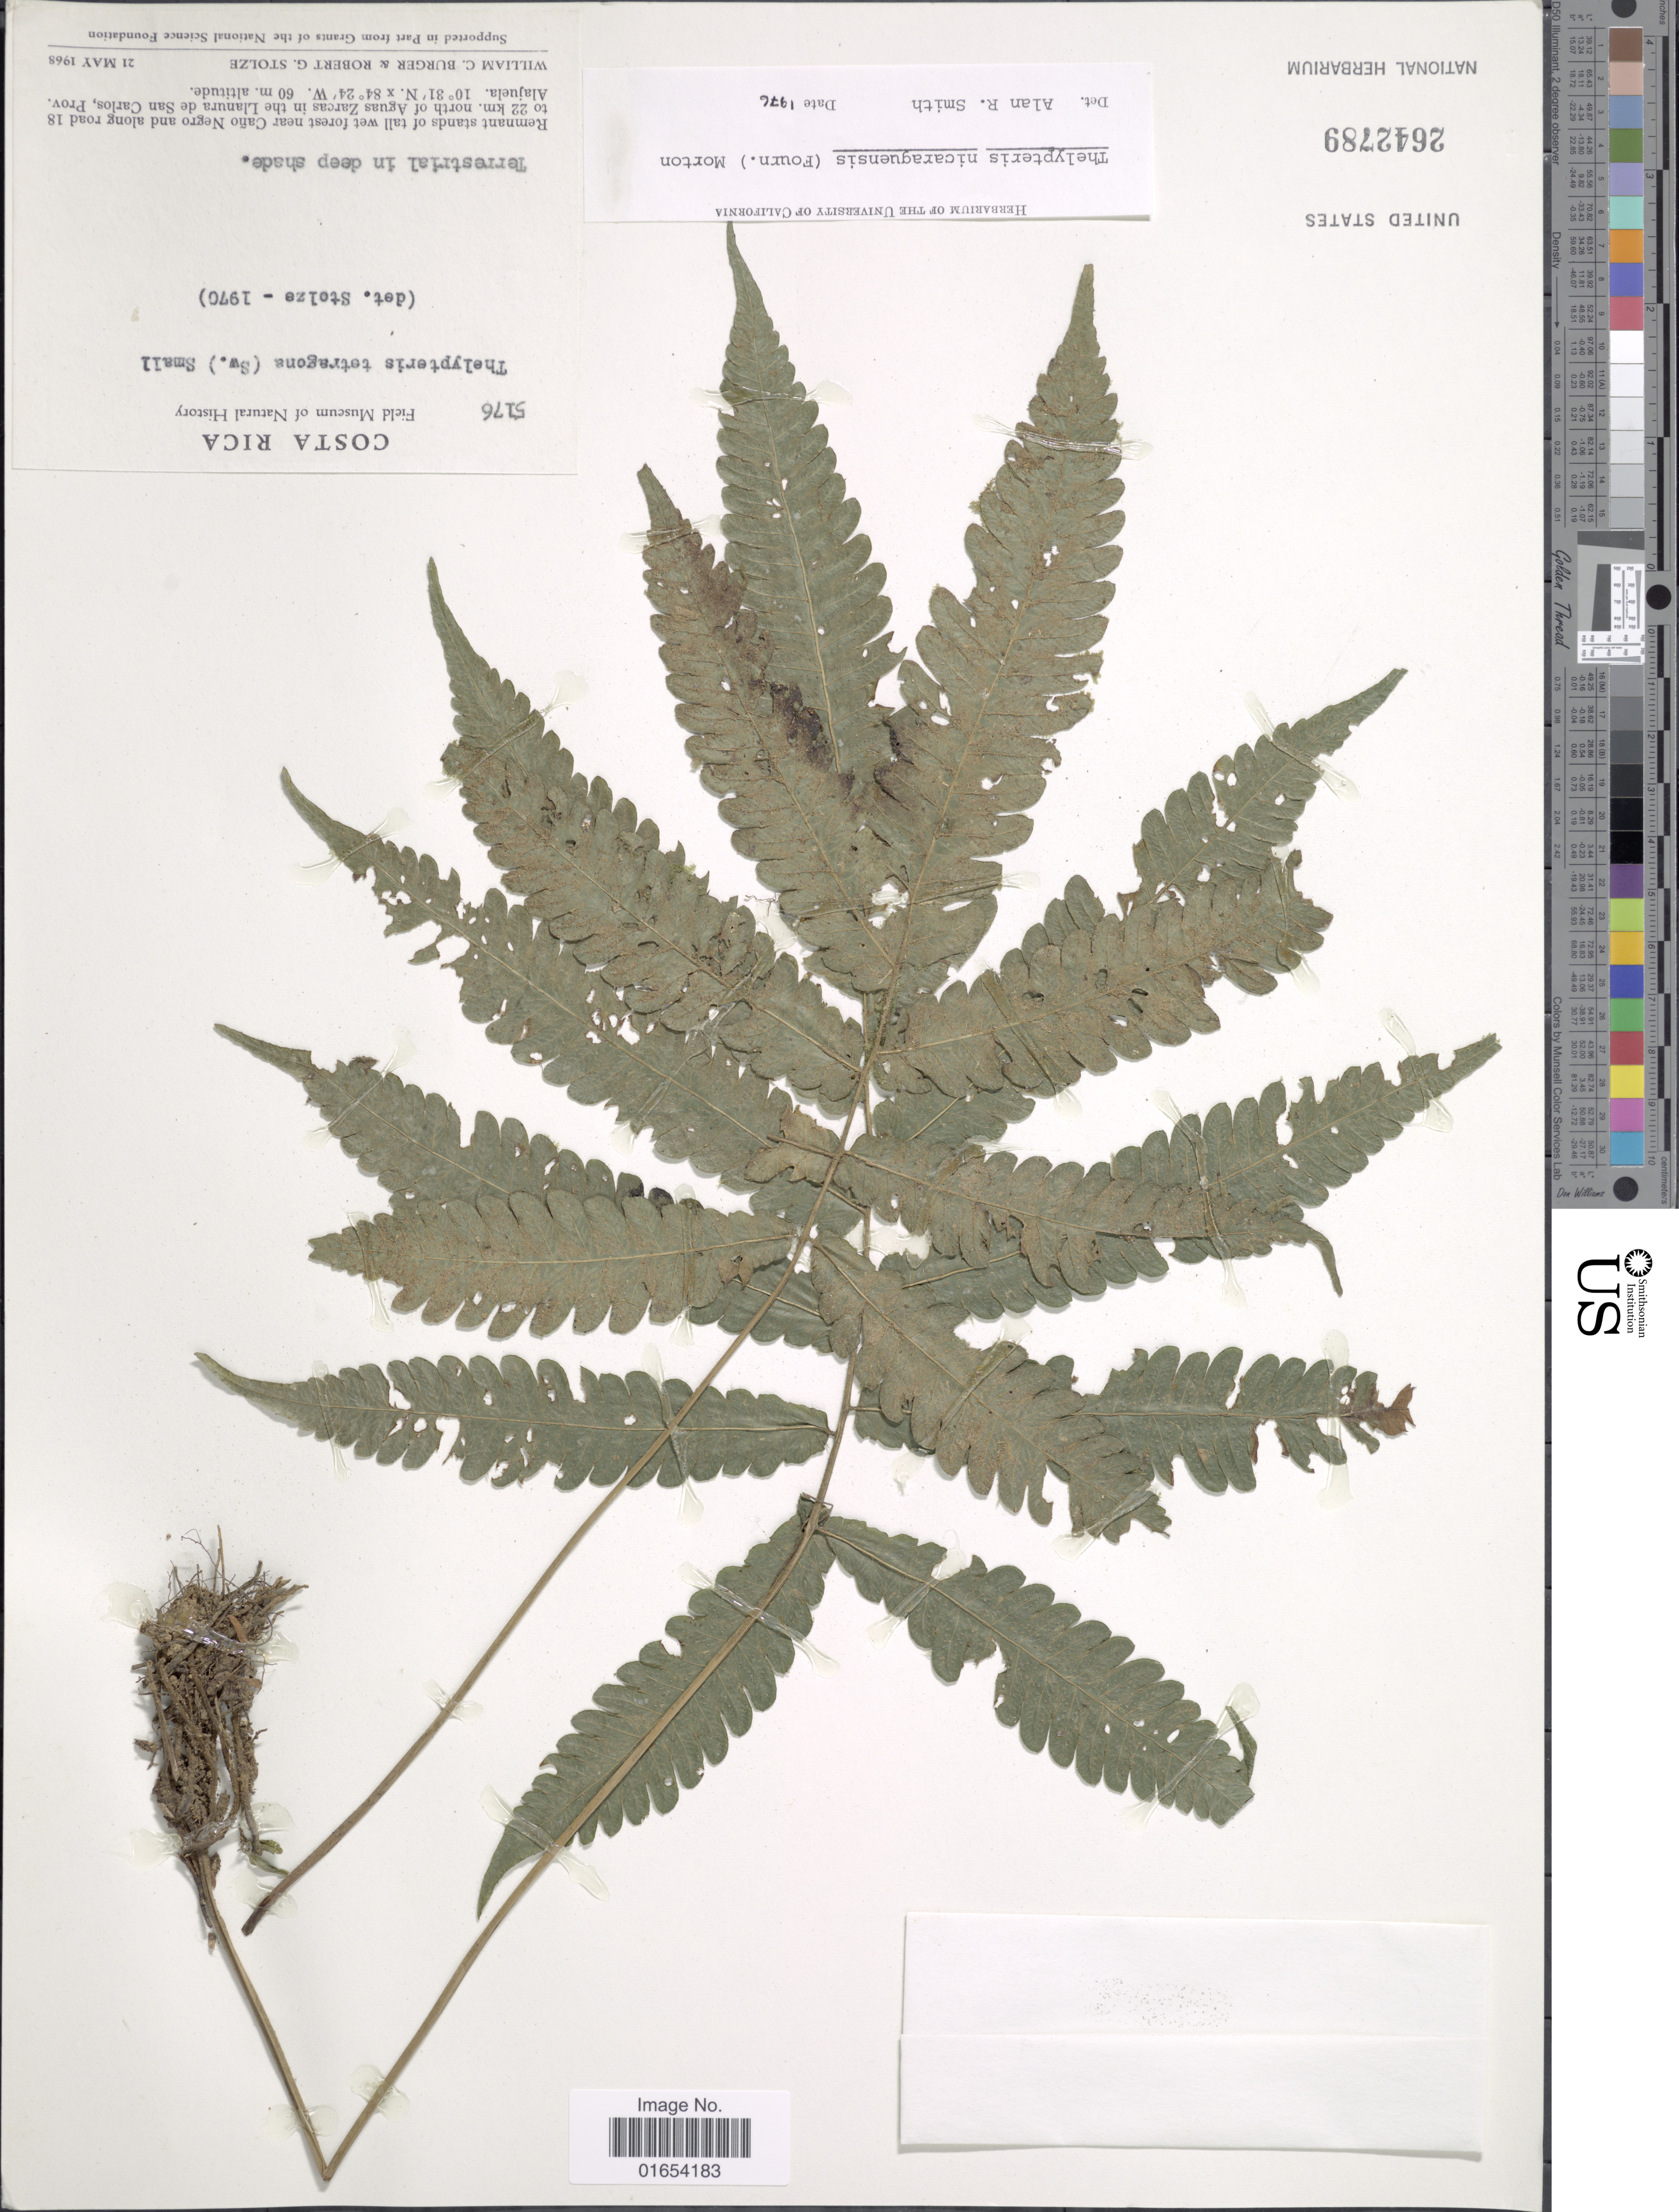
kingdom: Plantae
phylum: Tracheophyta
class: Polypodiopsida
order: Polypodiales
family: Thelypteridaceae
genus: Goniopteris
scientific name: Goniopteris nicaraguensis (C. Chr.) comb. nov., ined 2015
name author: (C. Chr.)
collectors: W. Burger & R. G. Stolze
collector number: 5176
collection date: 1968-05-21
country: Costa Rica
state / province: Alajuela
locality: Remnant stands of tall wet forest near Cano Negro and along road 18 to 22 km. north of Aguas Zarcas in the Llanura de San Carlos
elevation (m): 60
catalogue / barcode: US 2642789